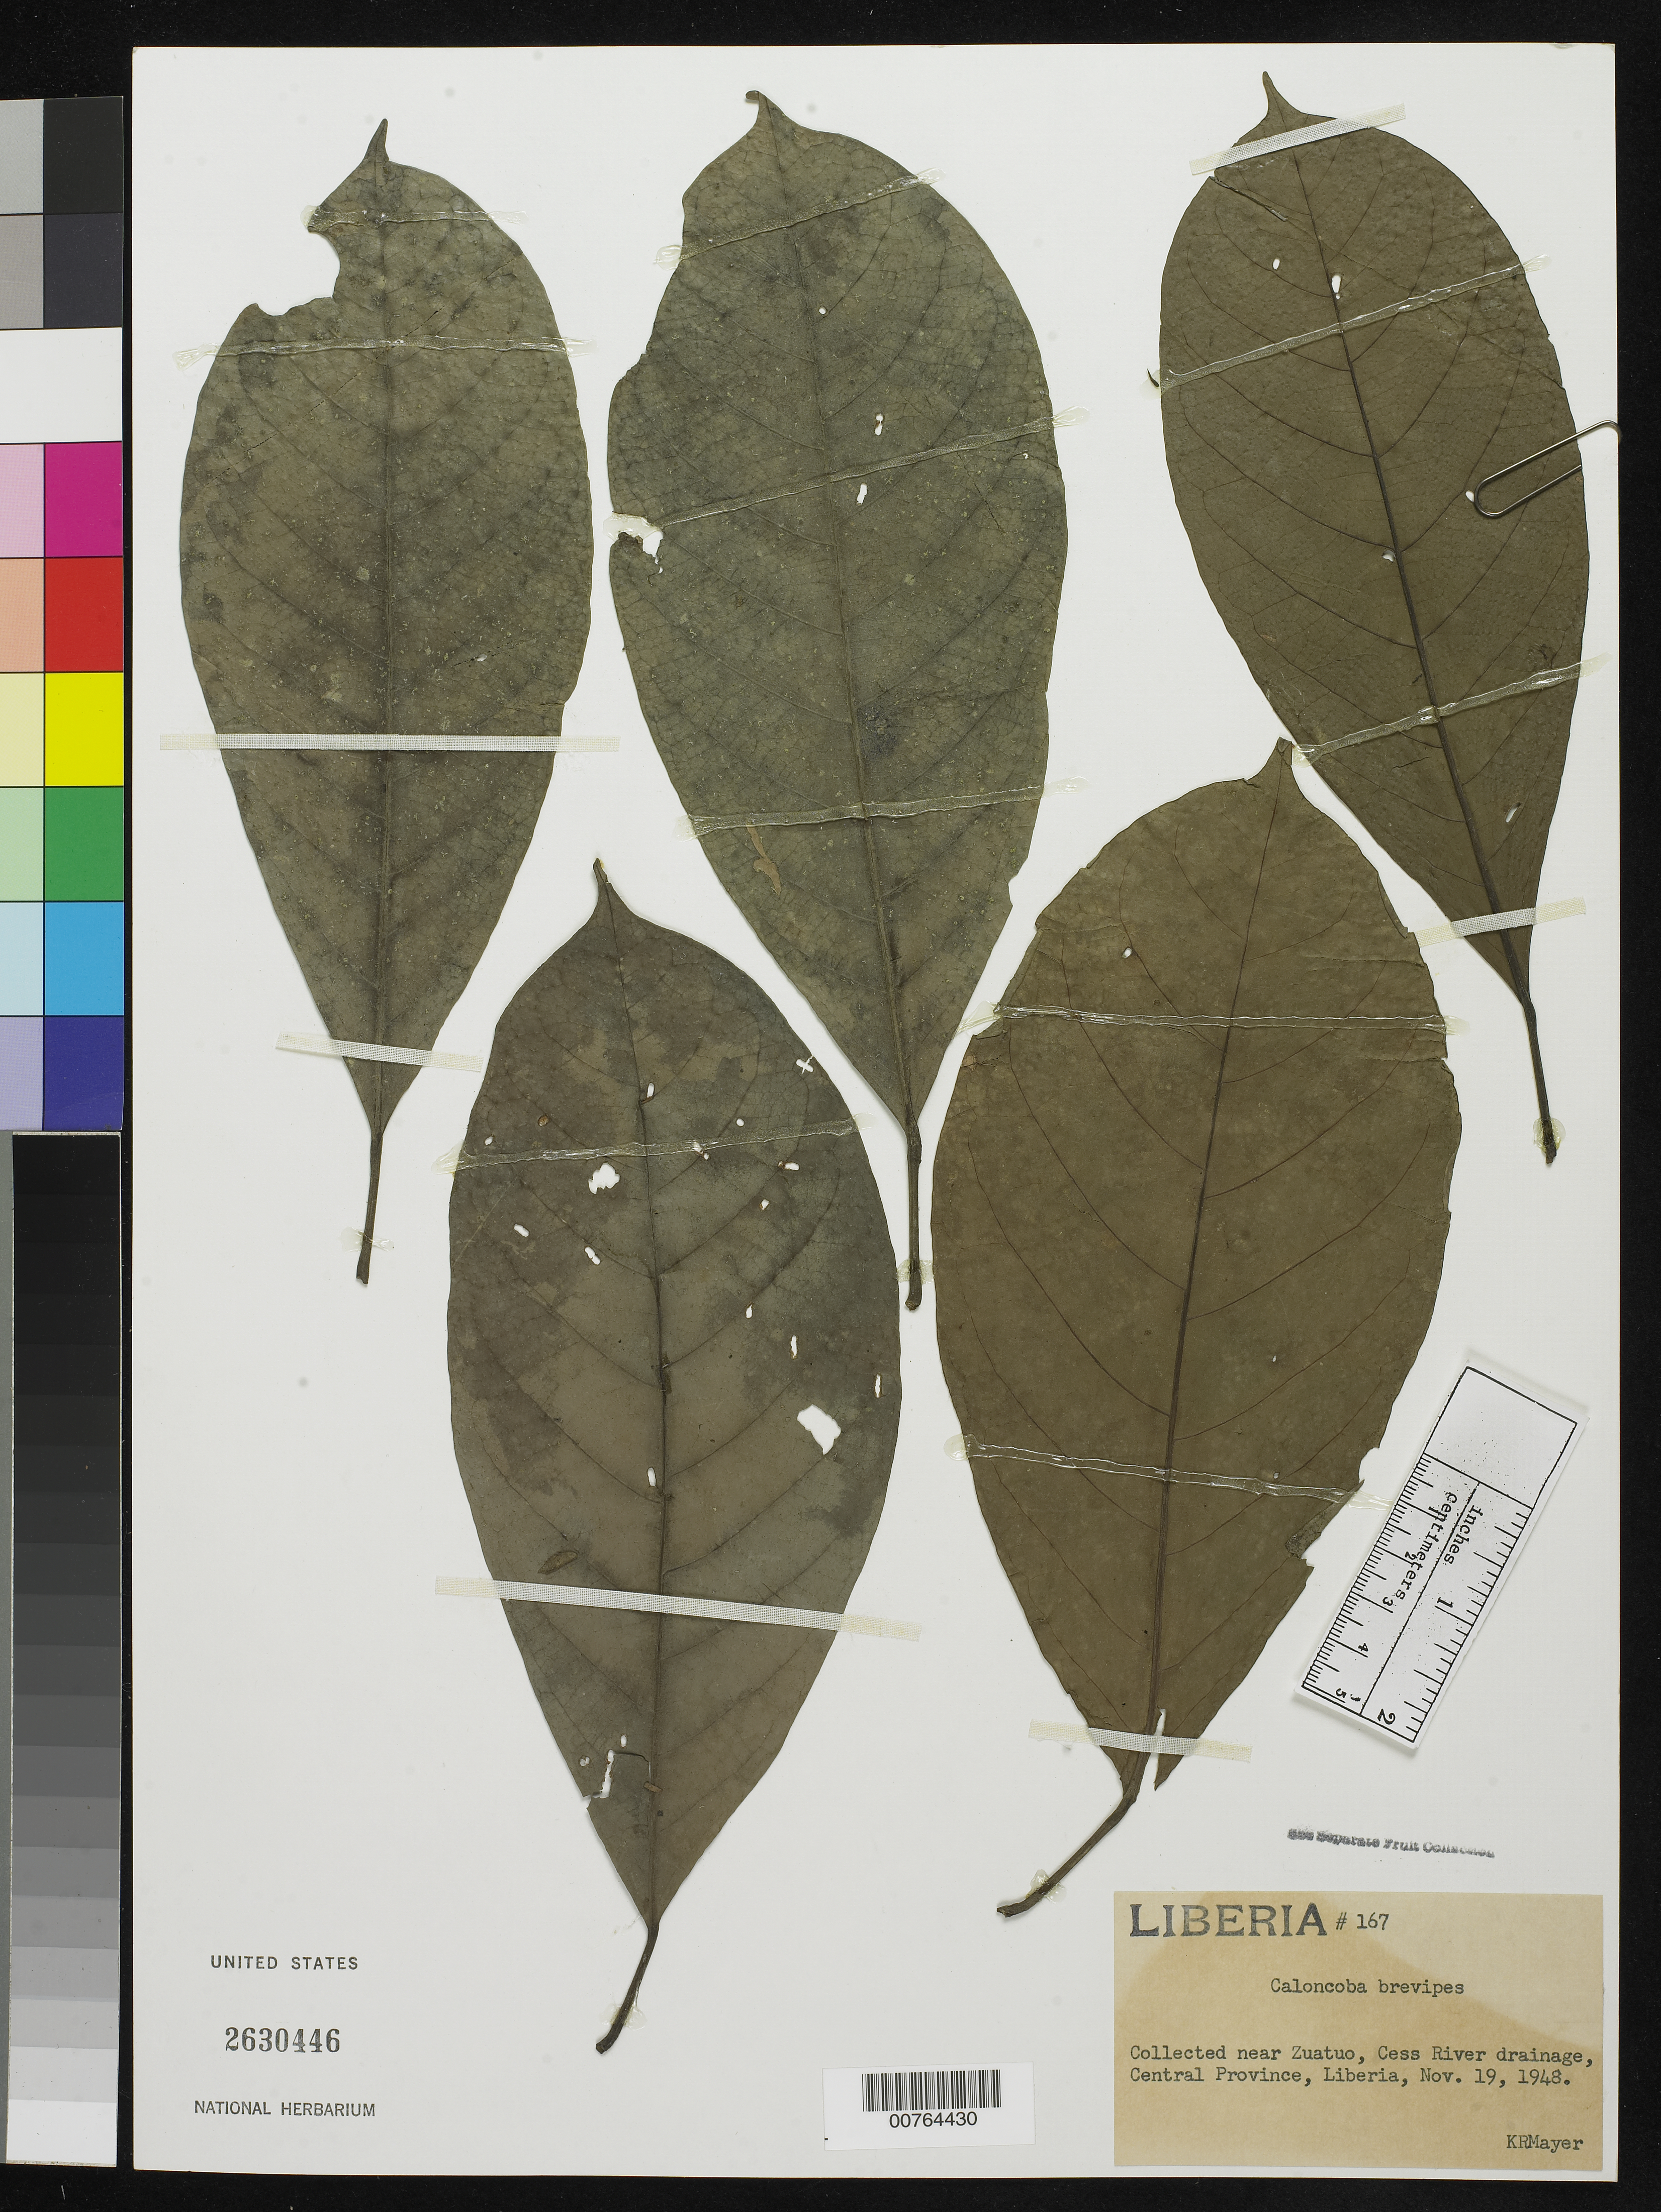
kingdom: Plantae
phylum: Tracheophyta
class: Magnoliopsida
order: Malpighiales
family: Achariaceae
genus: Caloncoba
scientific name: Caloncoba brevipes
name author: (Stapf) Gilg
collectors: K. R. Mayer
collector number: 167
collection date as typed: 19 Nov 1948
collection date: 1948-11-19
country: Liberia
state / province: Nimba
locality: Central Province: Cess River drainage, near Zuatuo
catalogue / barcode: US 2630446